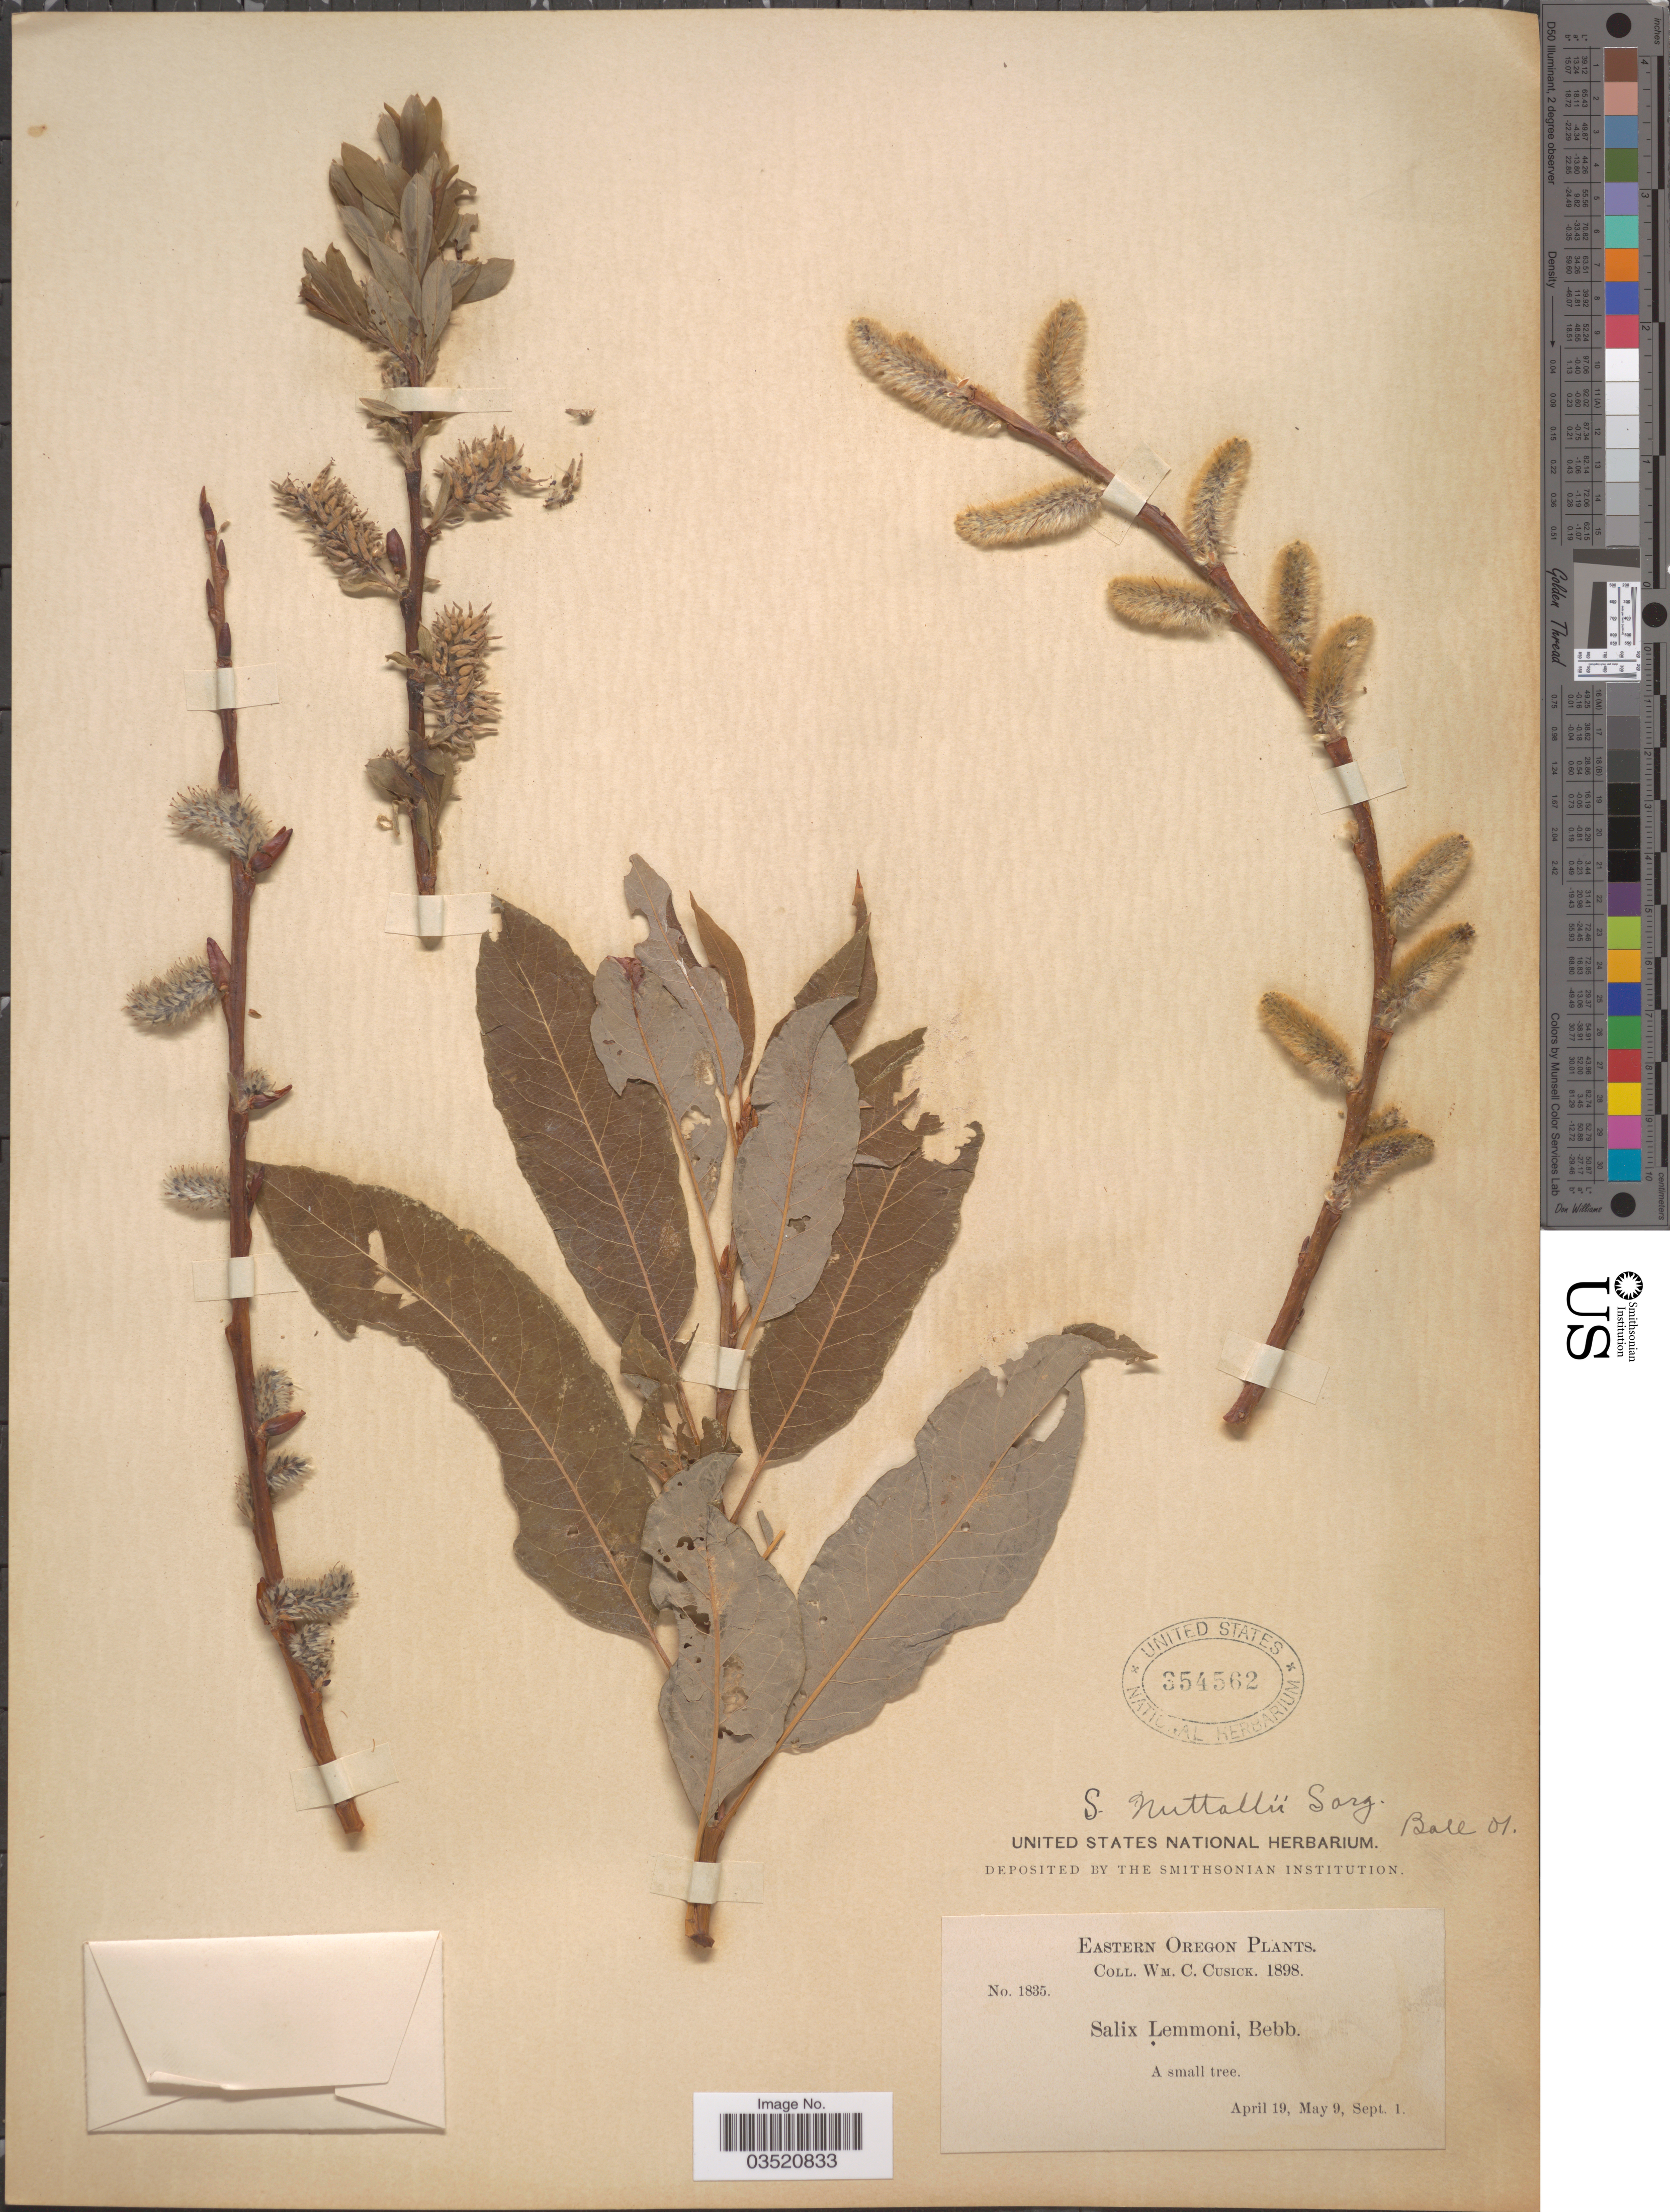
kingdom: Plantae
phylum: Tracheophyta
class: Magnoliopsida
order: Malpighiales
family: Salicaceae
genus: Salix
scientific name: Salix scouleriana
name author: Barratt ex Hook.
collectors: W. C. Cusick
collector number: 1835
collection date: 1898-04-19/1898-09-01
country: United States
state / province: Oregon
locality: Eastern Oregon.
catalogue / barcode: US 354562